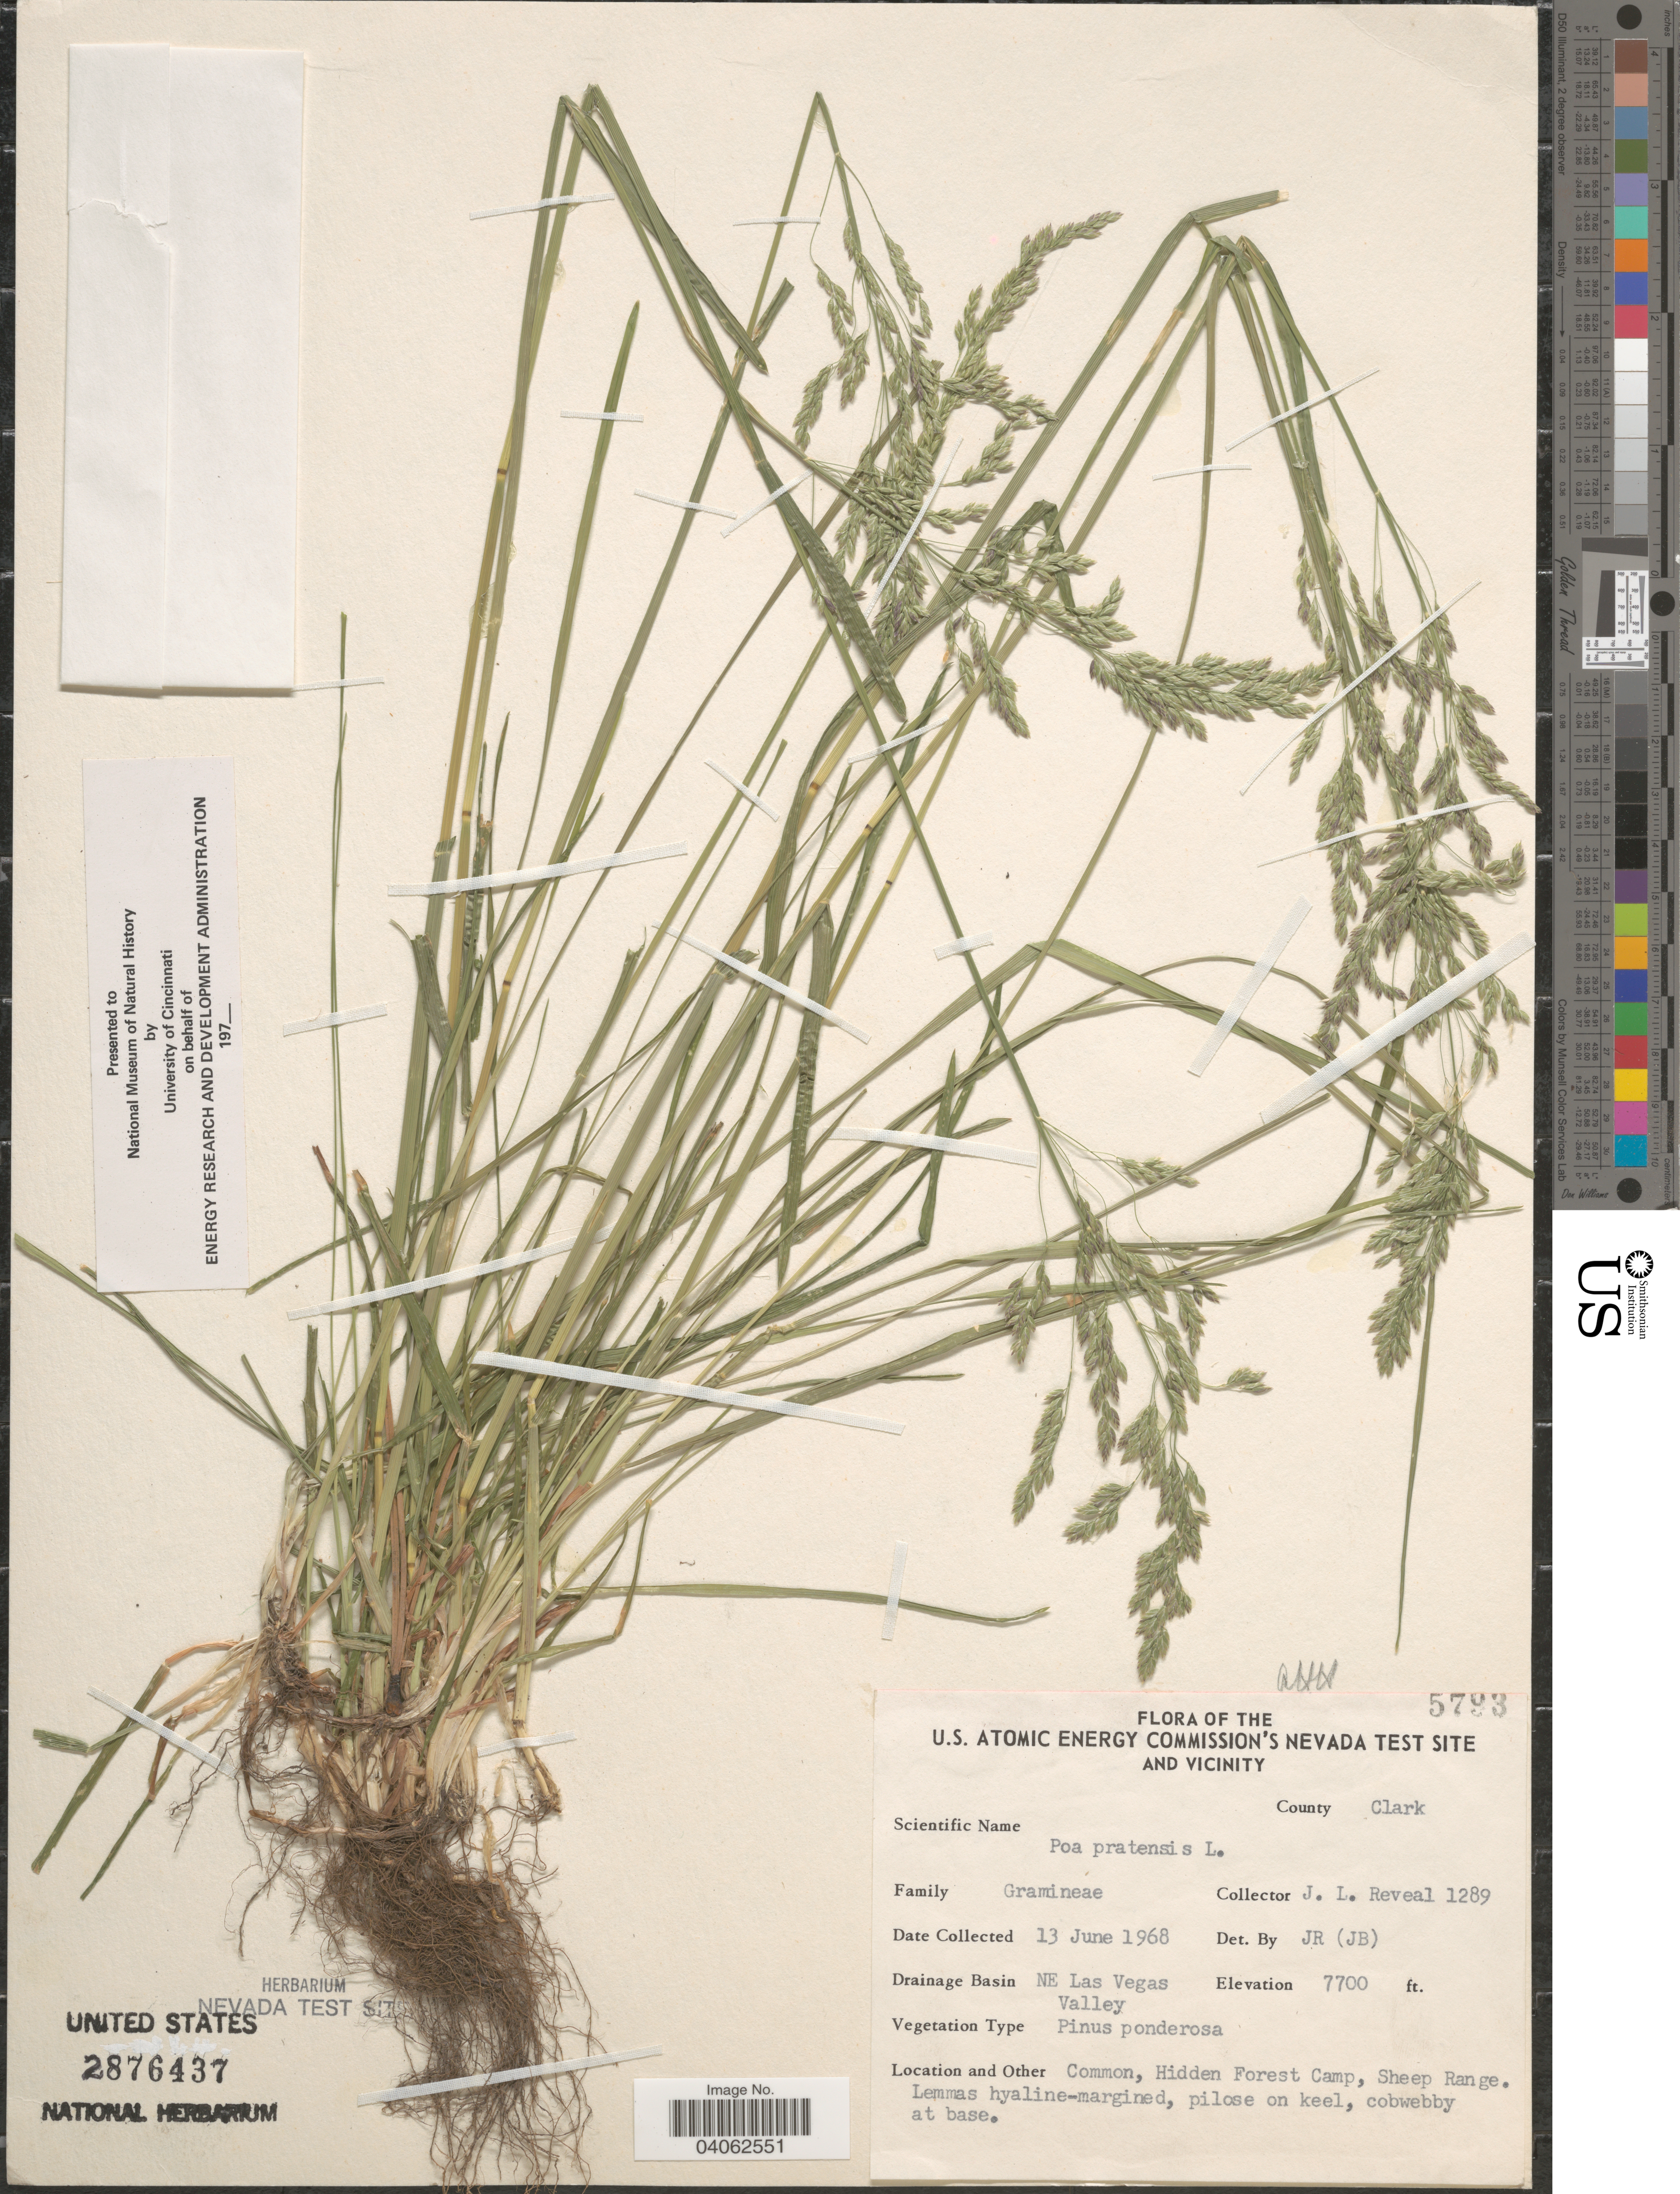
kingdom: Plantae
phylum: Tracheophyta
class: Liliopsida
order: Poales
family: Poaceae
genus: Poa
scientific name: Poa pratensis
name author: L.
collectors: J. L. Reveal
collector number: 1289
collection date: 1968-06-13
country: United States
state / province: Nevada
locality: U.S. Atomic Energy Commission's Nevada Test Site and Vicinity. County Clark. Drainage Basin NE Las Vegas Valley. Hidden Forest Camp, Sheep Range.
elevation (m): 2347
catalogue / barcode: US 2876437